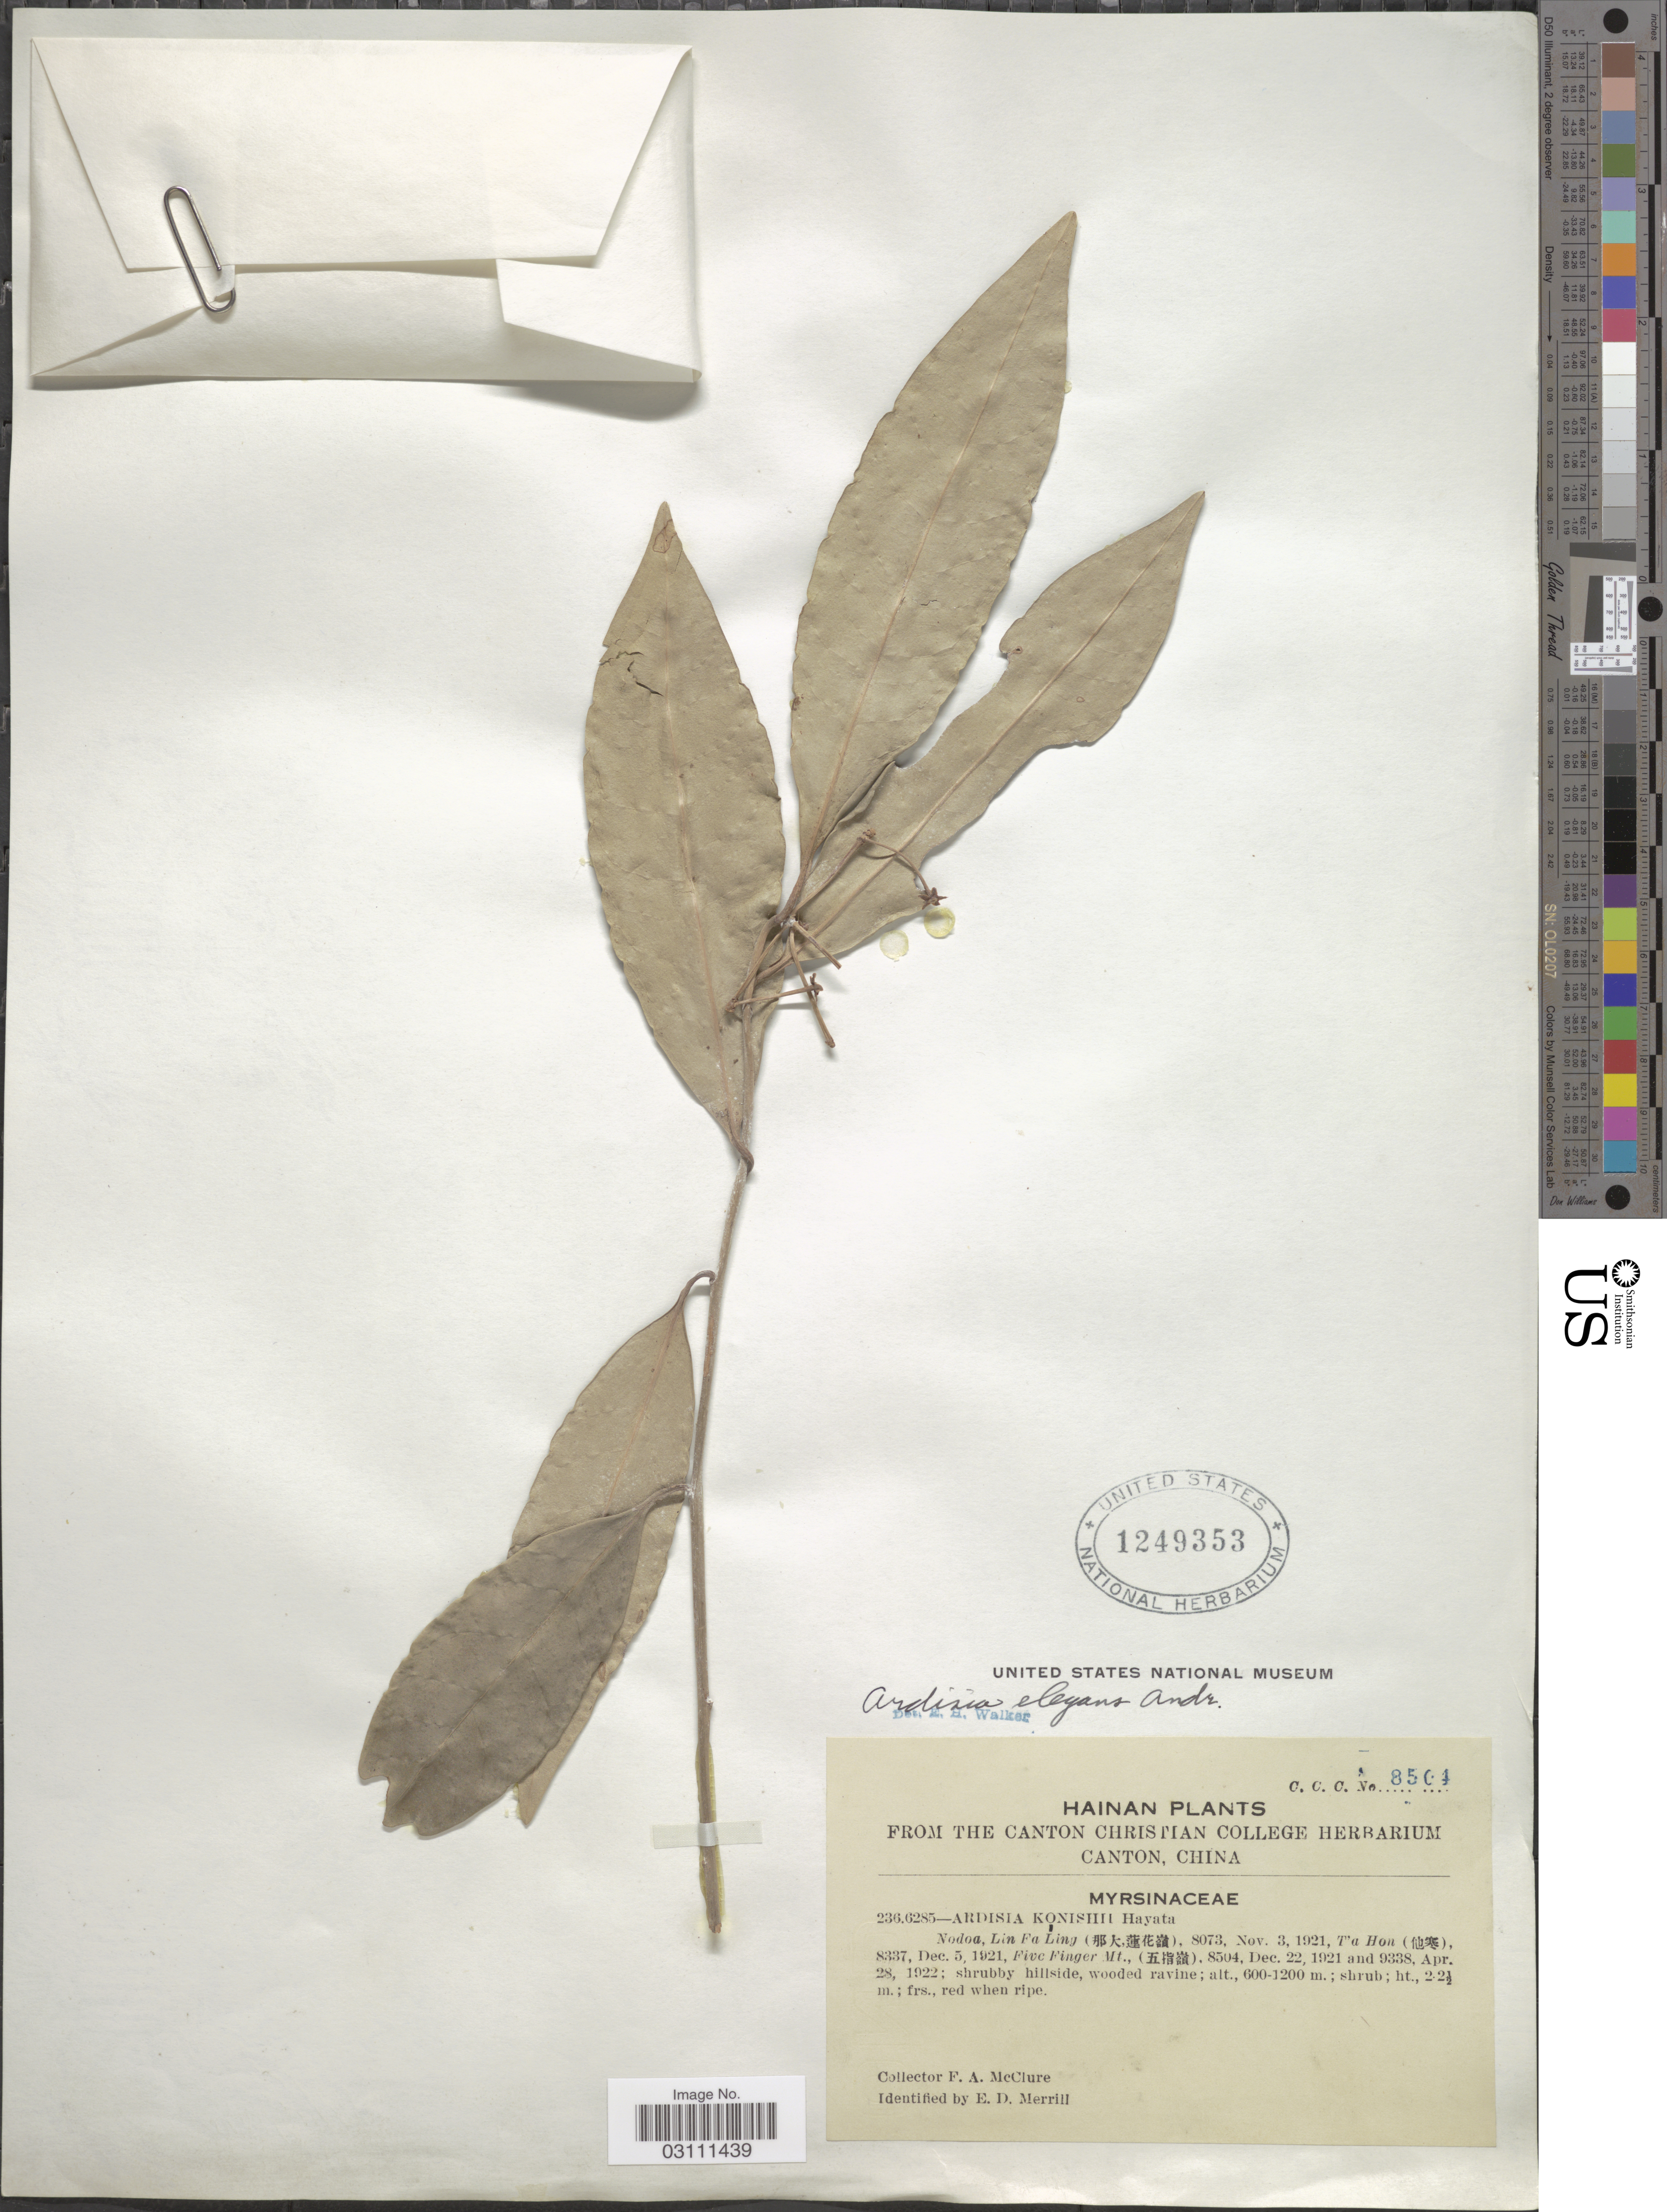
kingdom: Plantae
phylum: Tracheophyta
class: Magnoliopsida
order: Ericales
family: Primulaceae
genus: Ardisia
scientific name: Ardisia elegans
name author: Andrews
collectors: F. A. McClure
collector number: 8504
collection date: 1921-12-22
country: China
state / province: Hainan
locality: Five Finger Mt.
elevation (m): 600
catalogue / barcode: US 1249353